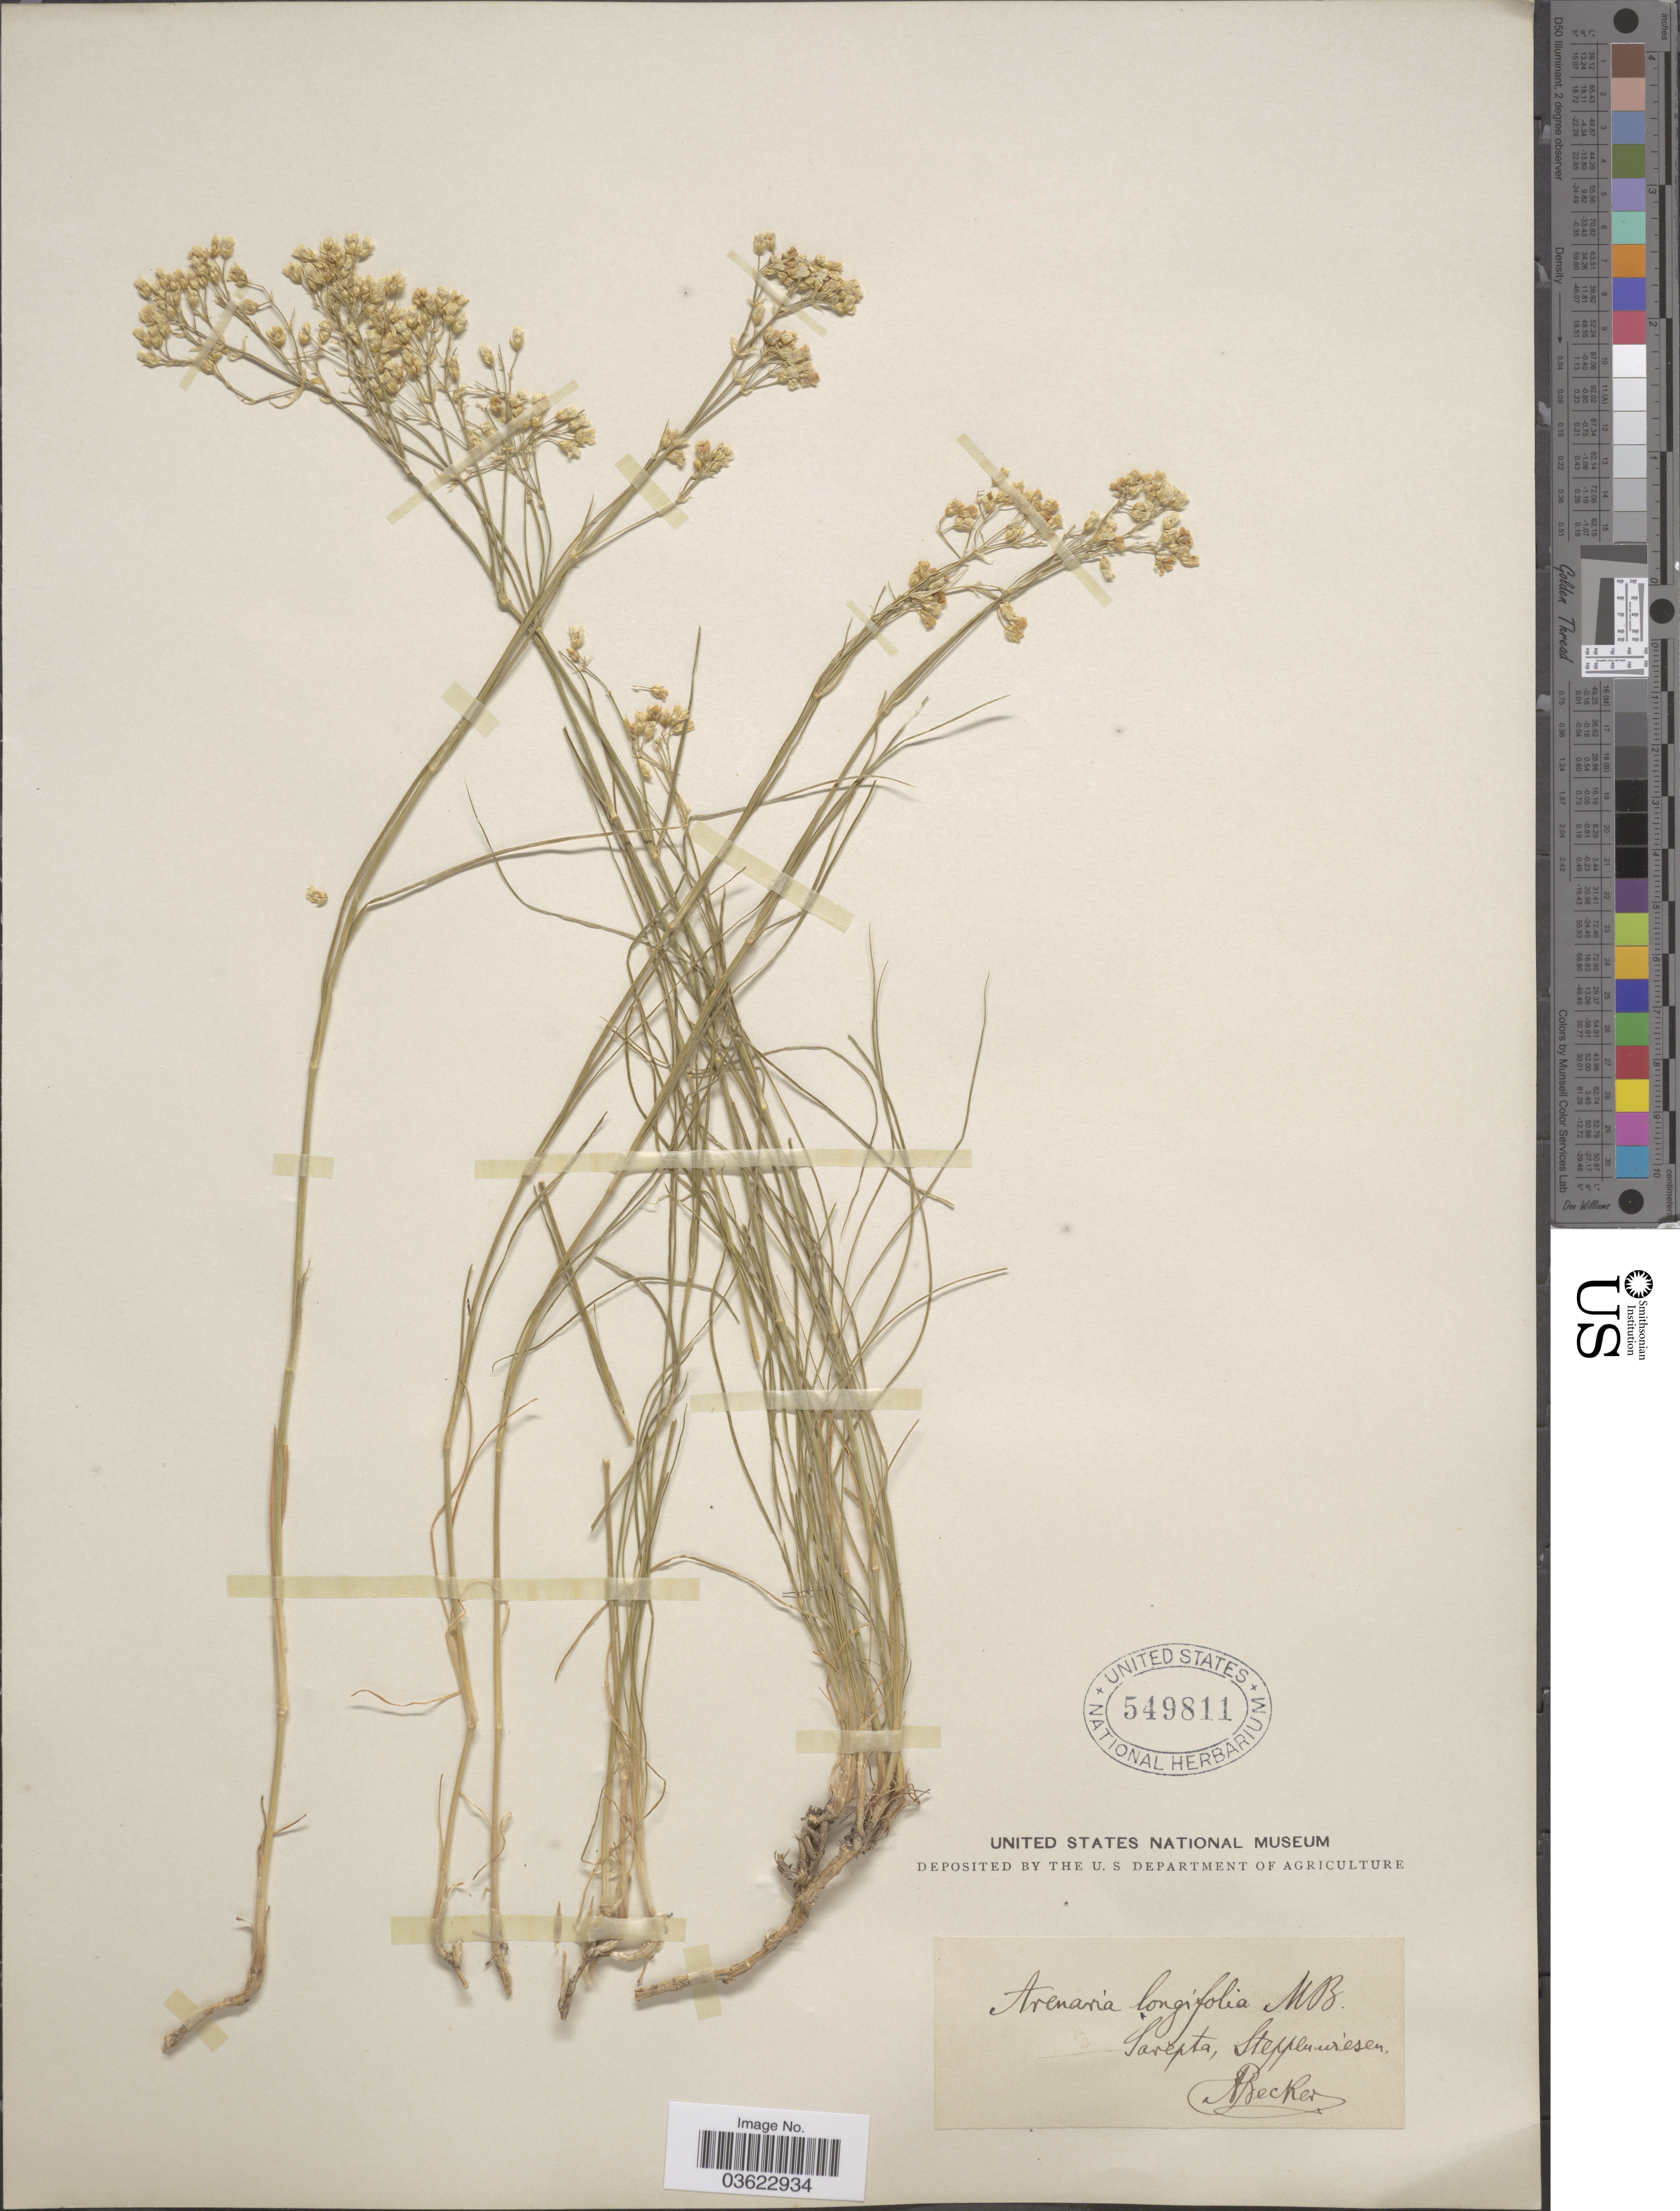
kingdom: Plantae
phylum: Tracheophyta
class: Magnoliopsida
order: Caryophyllales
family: Caryophyllaceae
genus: Eremogone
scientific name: Eremogone longifolia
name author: (M. Bieb.) Fenzl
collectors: A. Becker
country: Russian Federation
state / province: Volgograd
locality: Sarepta, Steppenwiesen.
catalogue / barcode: US 549811